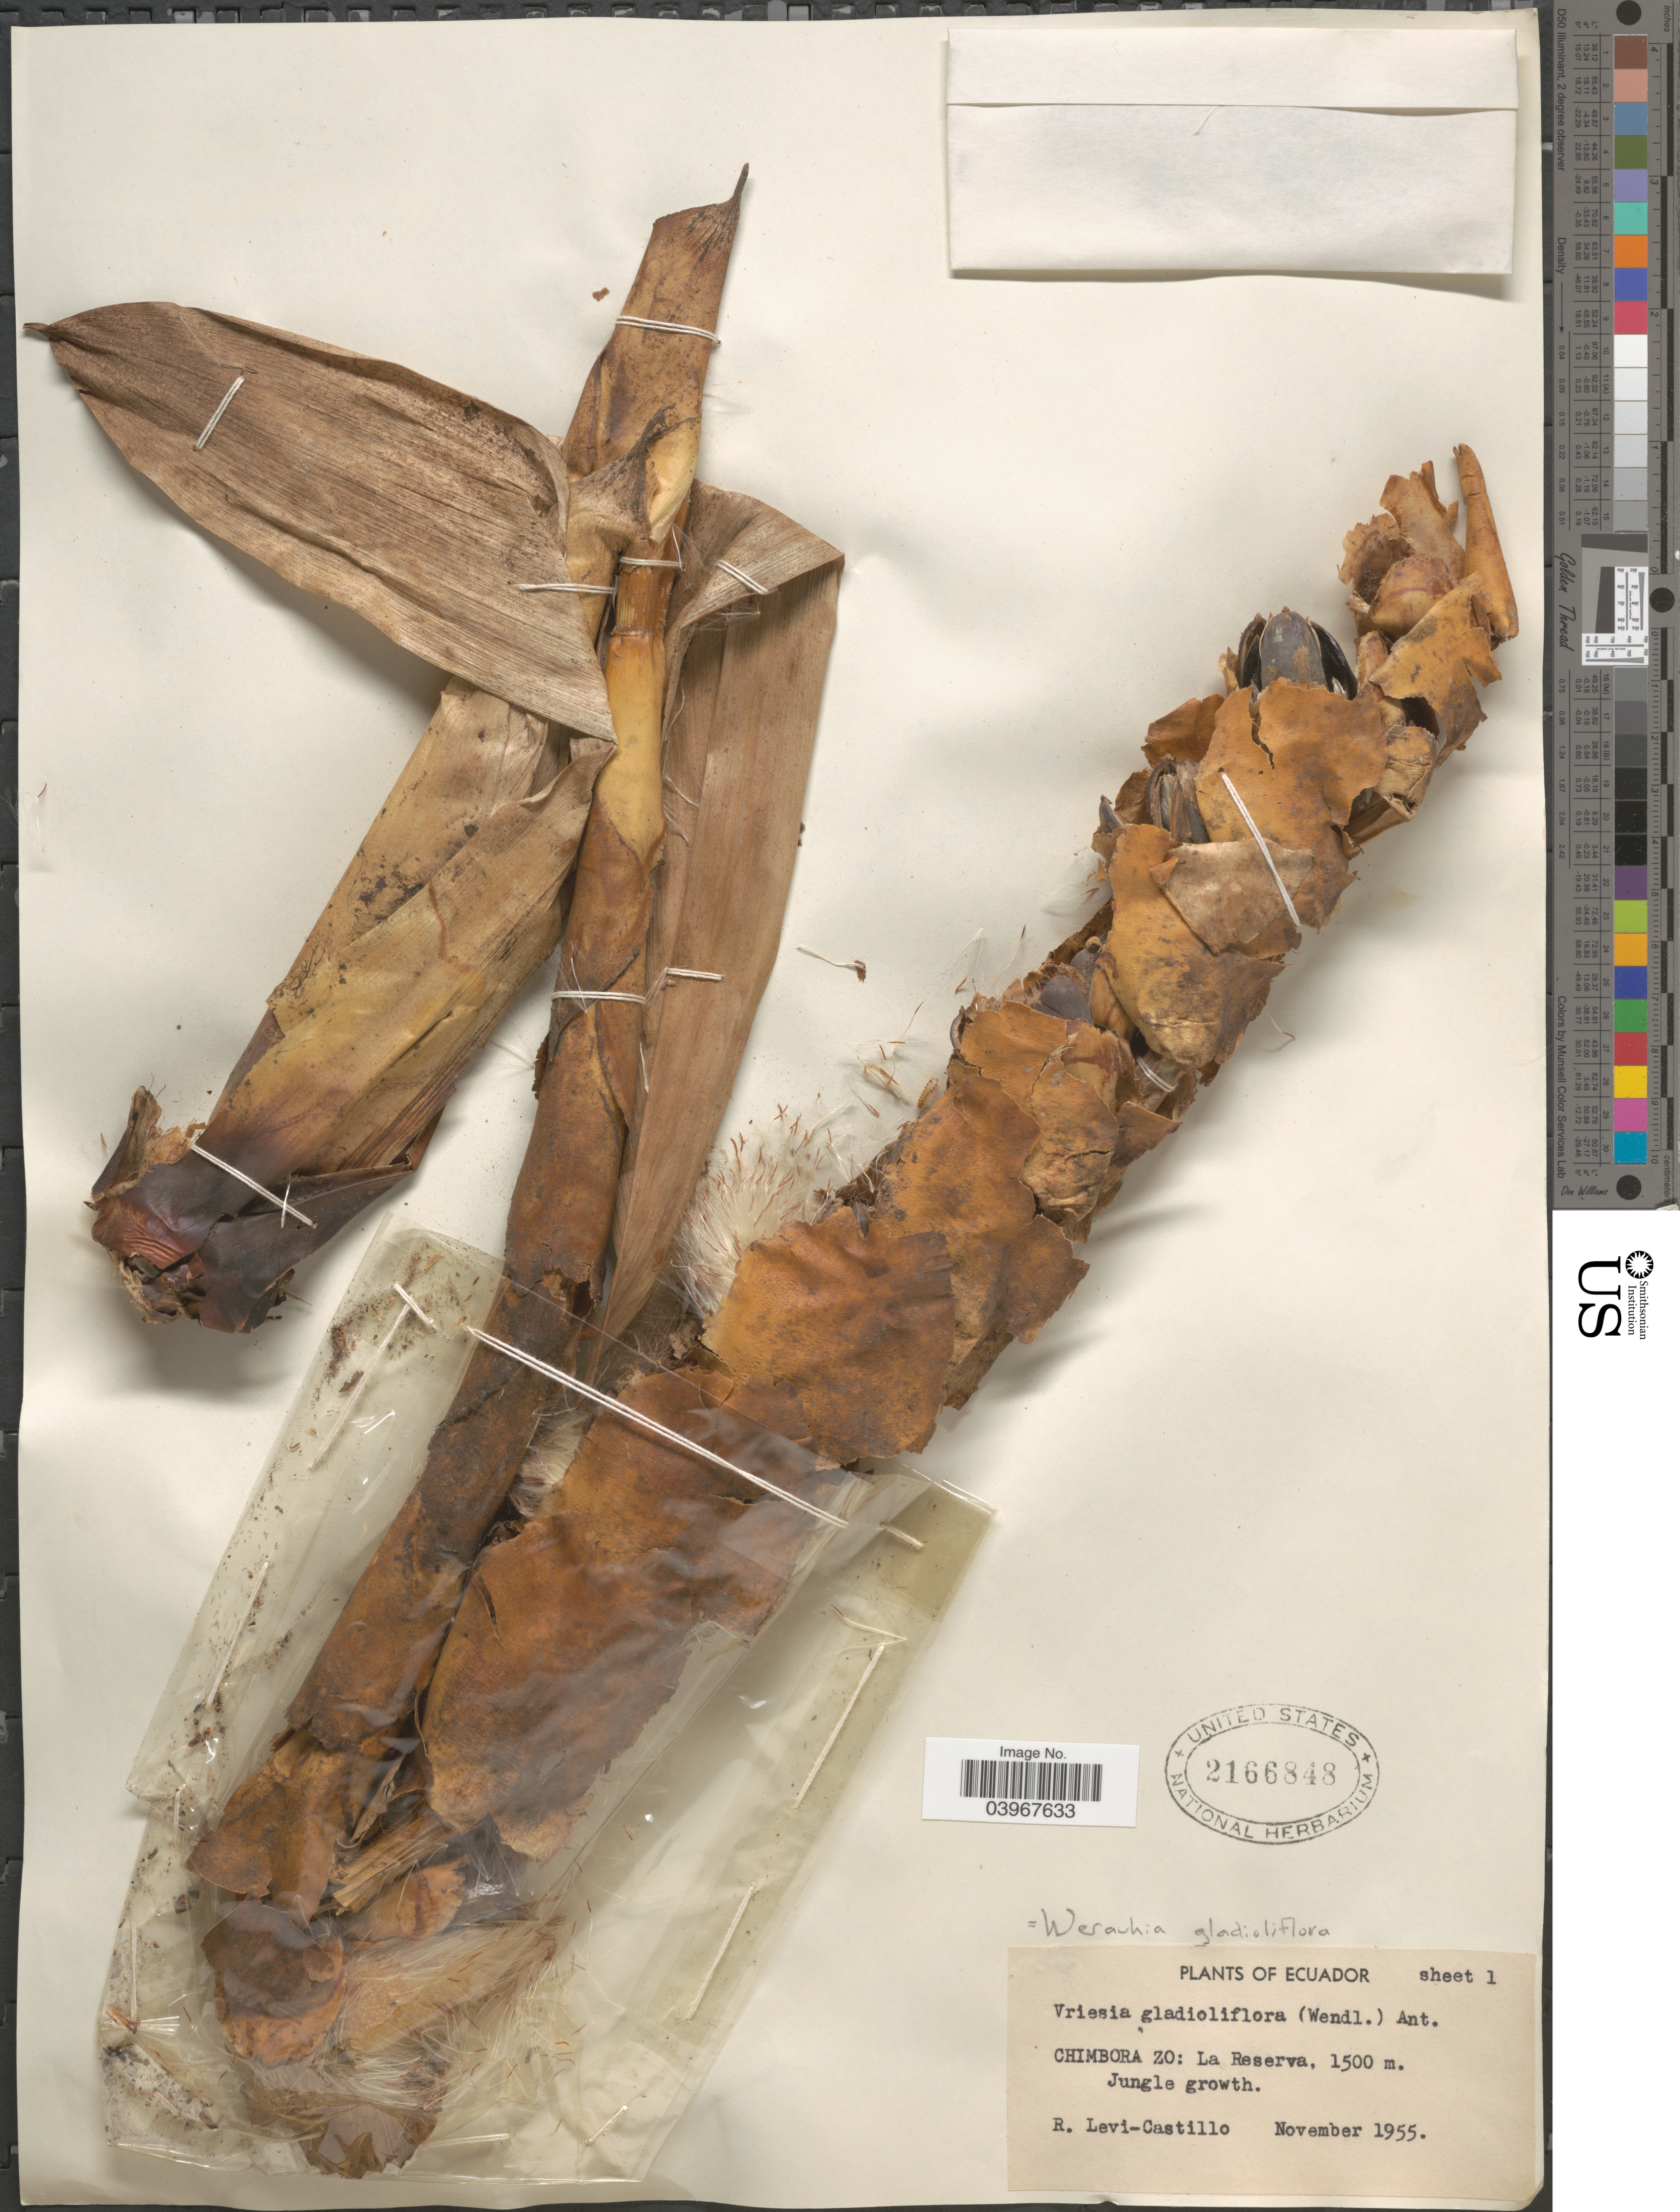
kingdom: Plantae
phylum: Tracheophyta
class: Liliopsida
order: Poales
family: Bromeliaceae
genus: Werauhia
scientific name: Werauhia gladioliflora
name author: (H. Wendl.) J.R. Grant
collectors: R. Levi-Castillo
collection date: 1955-11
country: Ecuador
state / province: Chimborazo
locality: Chimbora Zo: La Reserva, Jungle growth.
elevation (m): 1500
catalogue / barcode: US 2166848